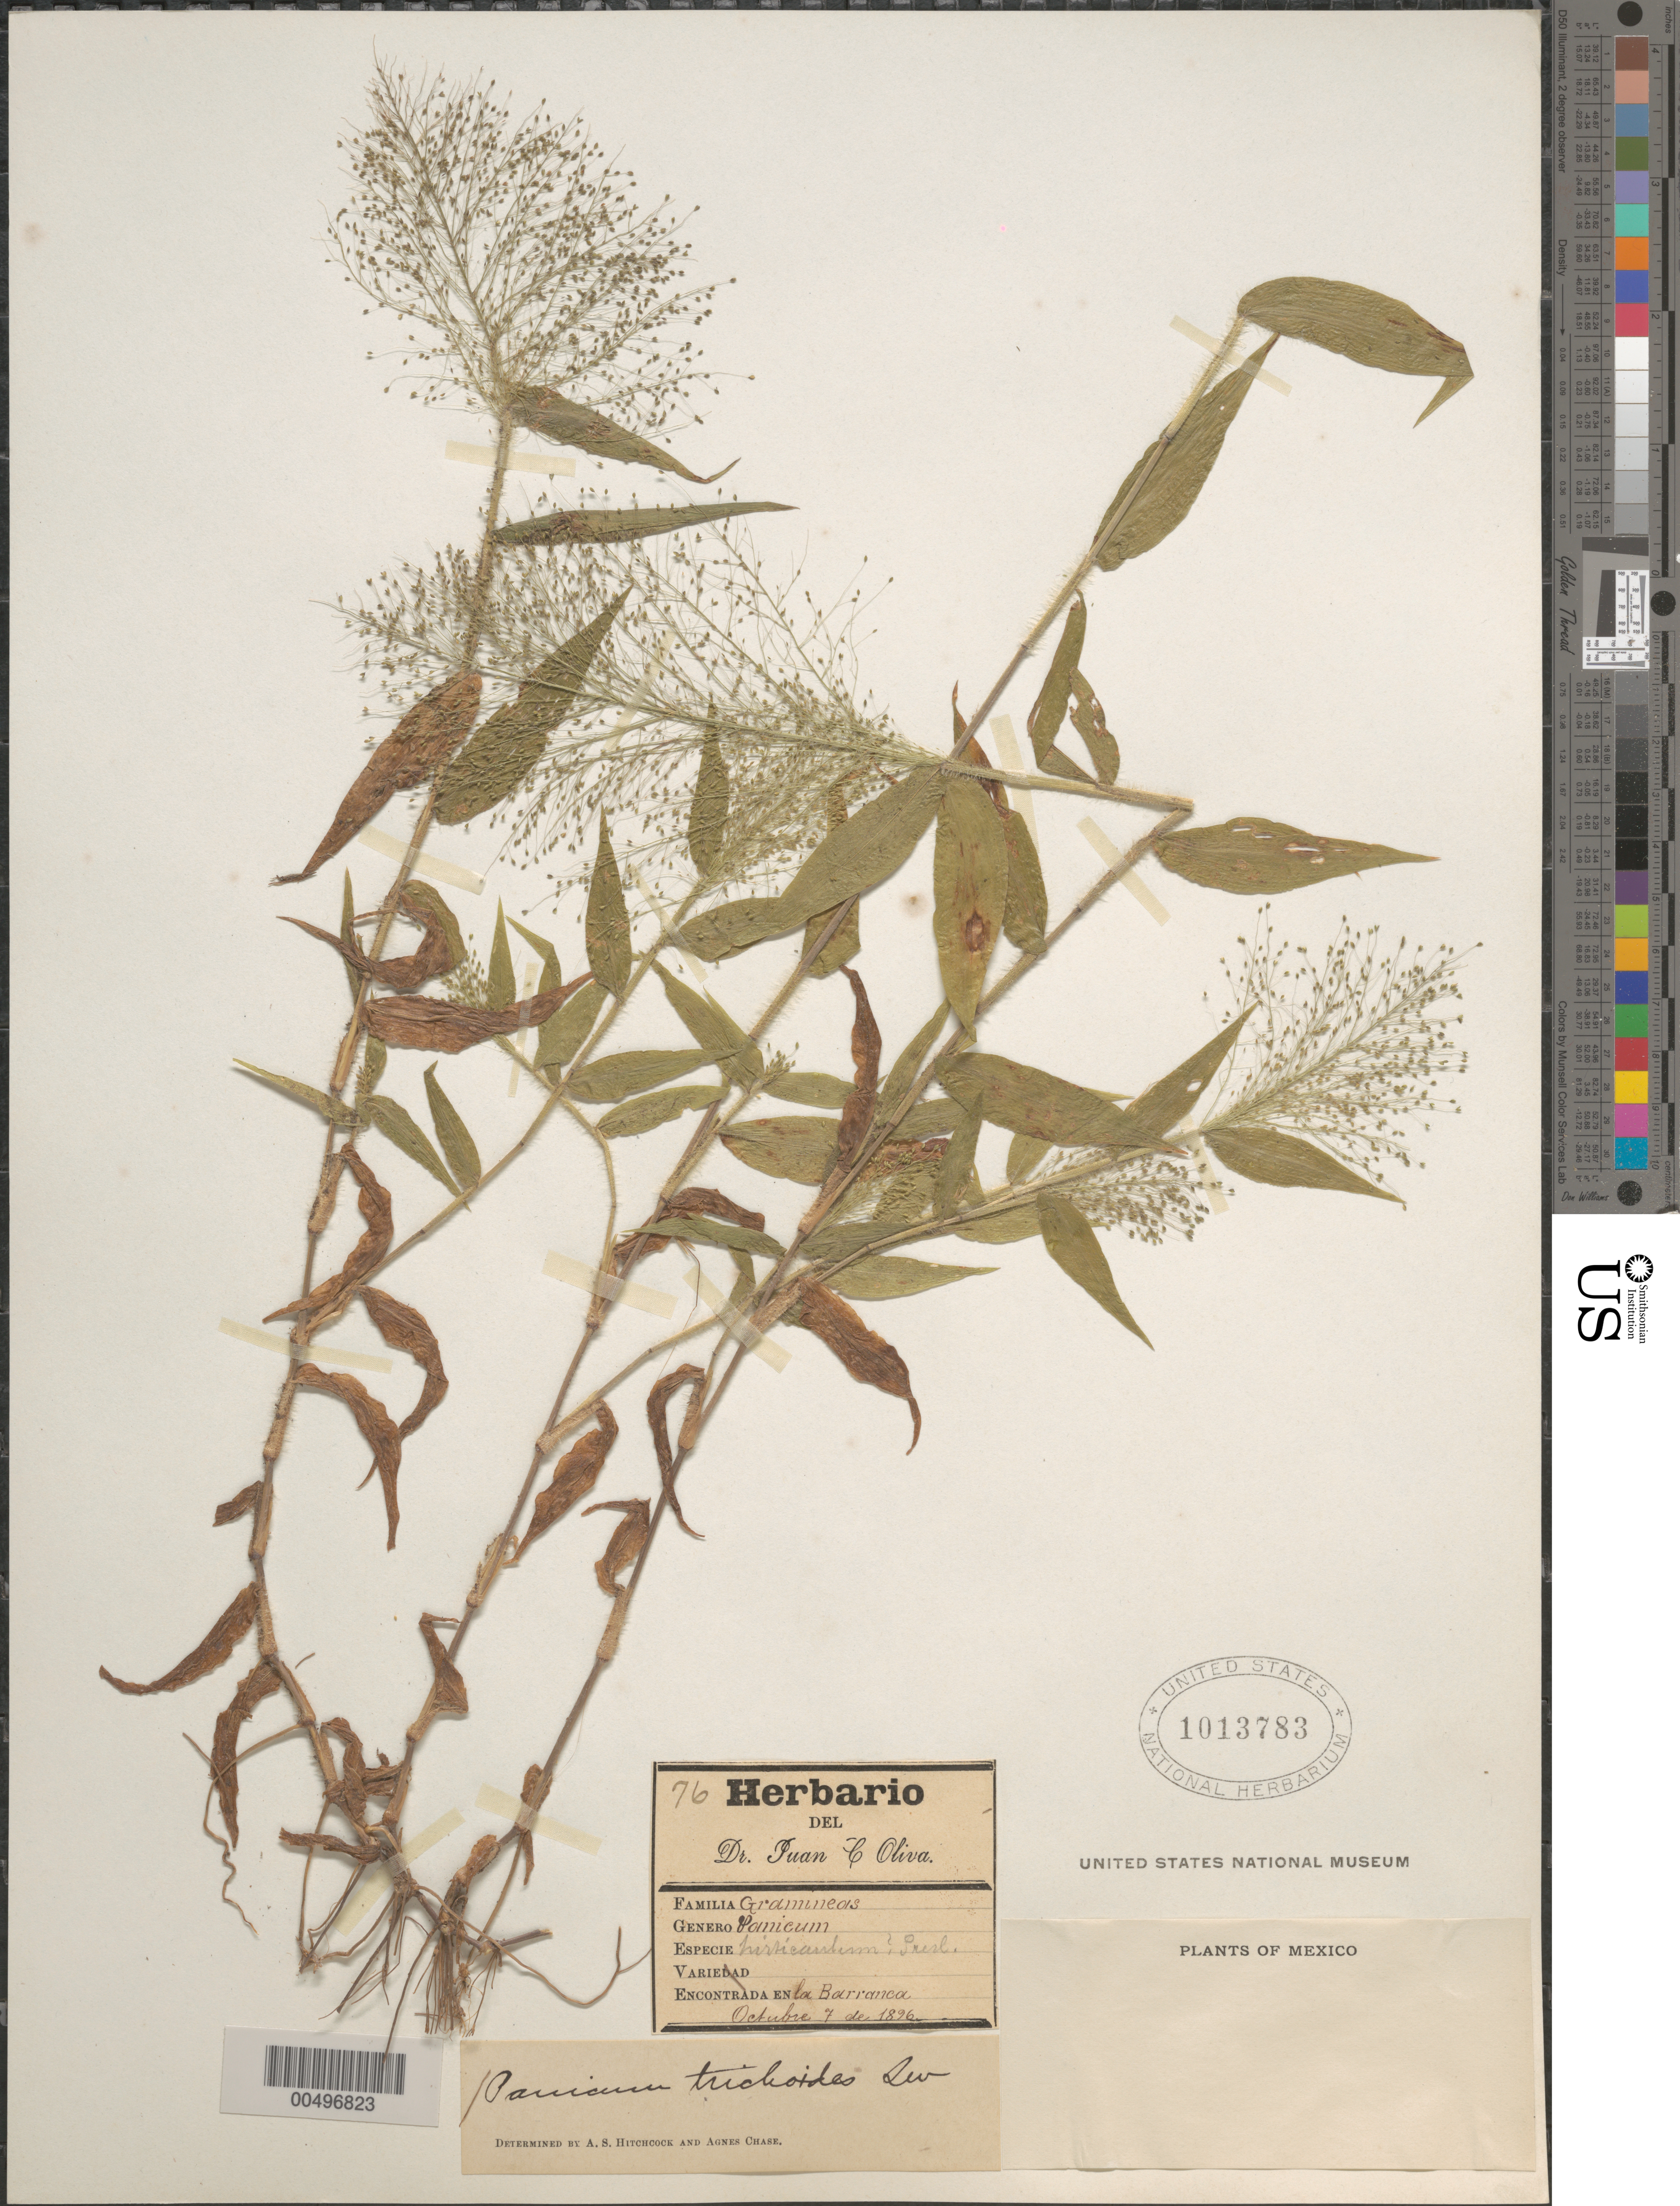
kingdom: Plantae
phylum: Tracheophyta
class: Liliopsida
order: Poales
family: Poaceae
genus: Panicum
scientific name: Panicum trichoides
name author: Sw.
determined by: Hitchcock, A. S.; Chase, [M.] A.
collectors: J. C. Oliva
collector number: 76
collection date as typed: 7 Oct 1896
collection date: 1896-10-07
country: Mexico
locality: La Barranca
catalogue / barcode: US 1013783